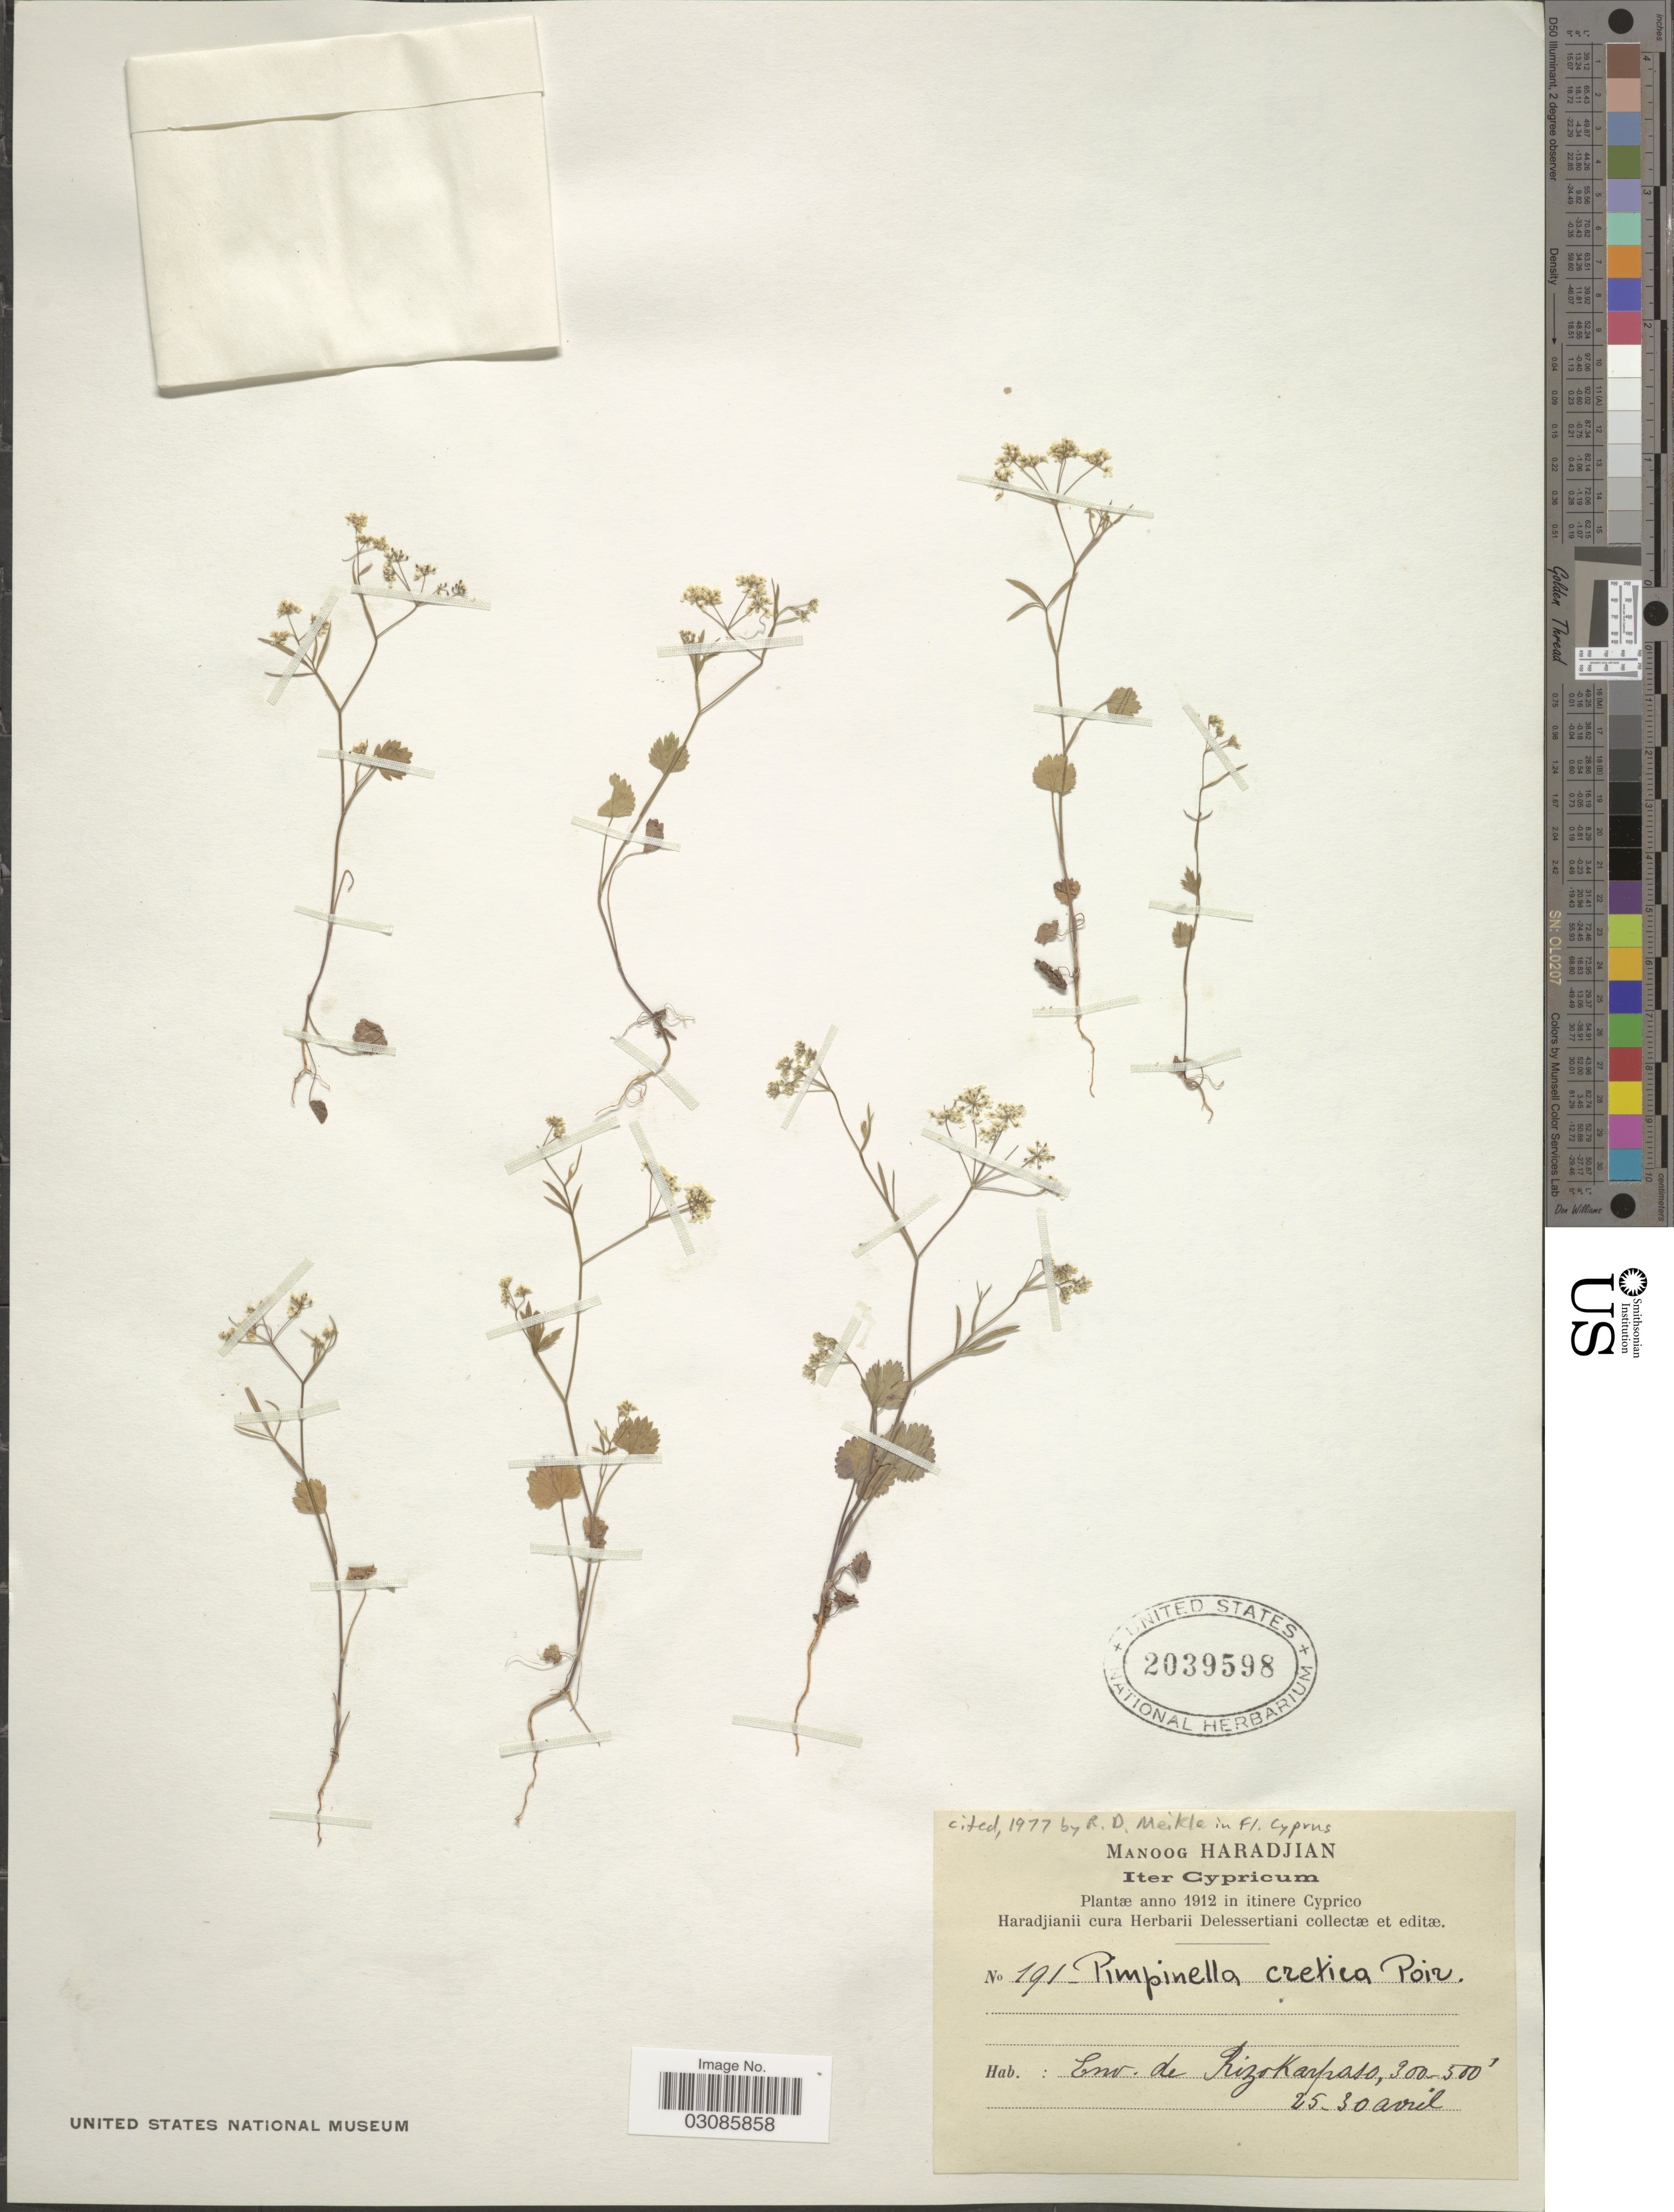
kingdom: Plantae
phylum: Tracheophyta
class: Magnoliopsida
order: Apiales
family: Apiaceae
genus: Pimpinella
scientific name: Pimpinella cretica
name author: Poir.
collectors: M. Haradjian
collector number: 191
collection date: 1912-04-25/1912-04-30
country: Cyprus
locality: Env. de RizoKarpaso.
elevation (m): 91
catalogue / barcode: US 2039598